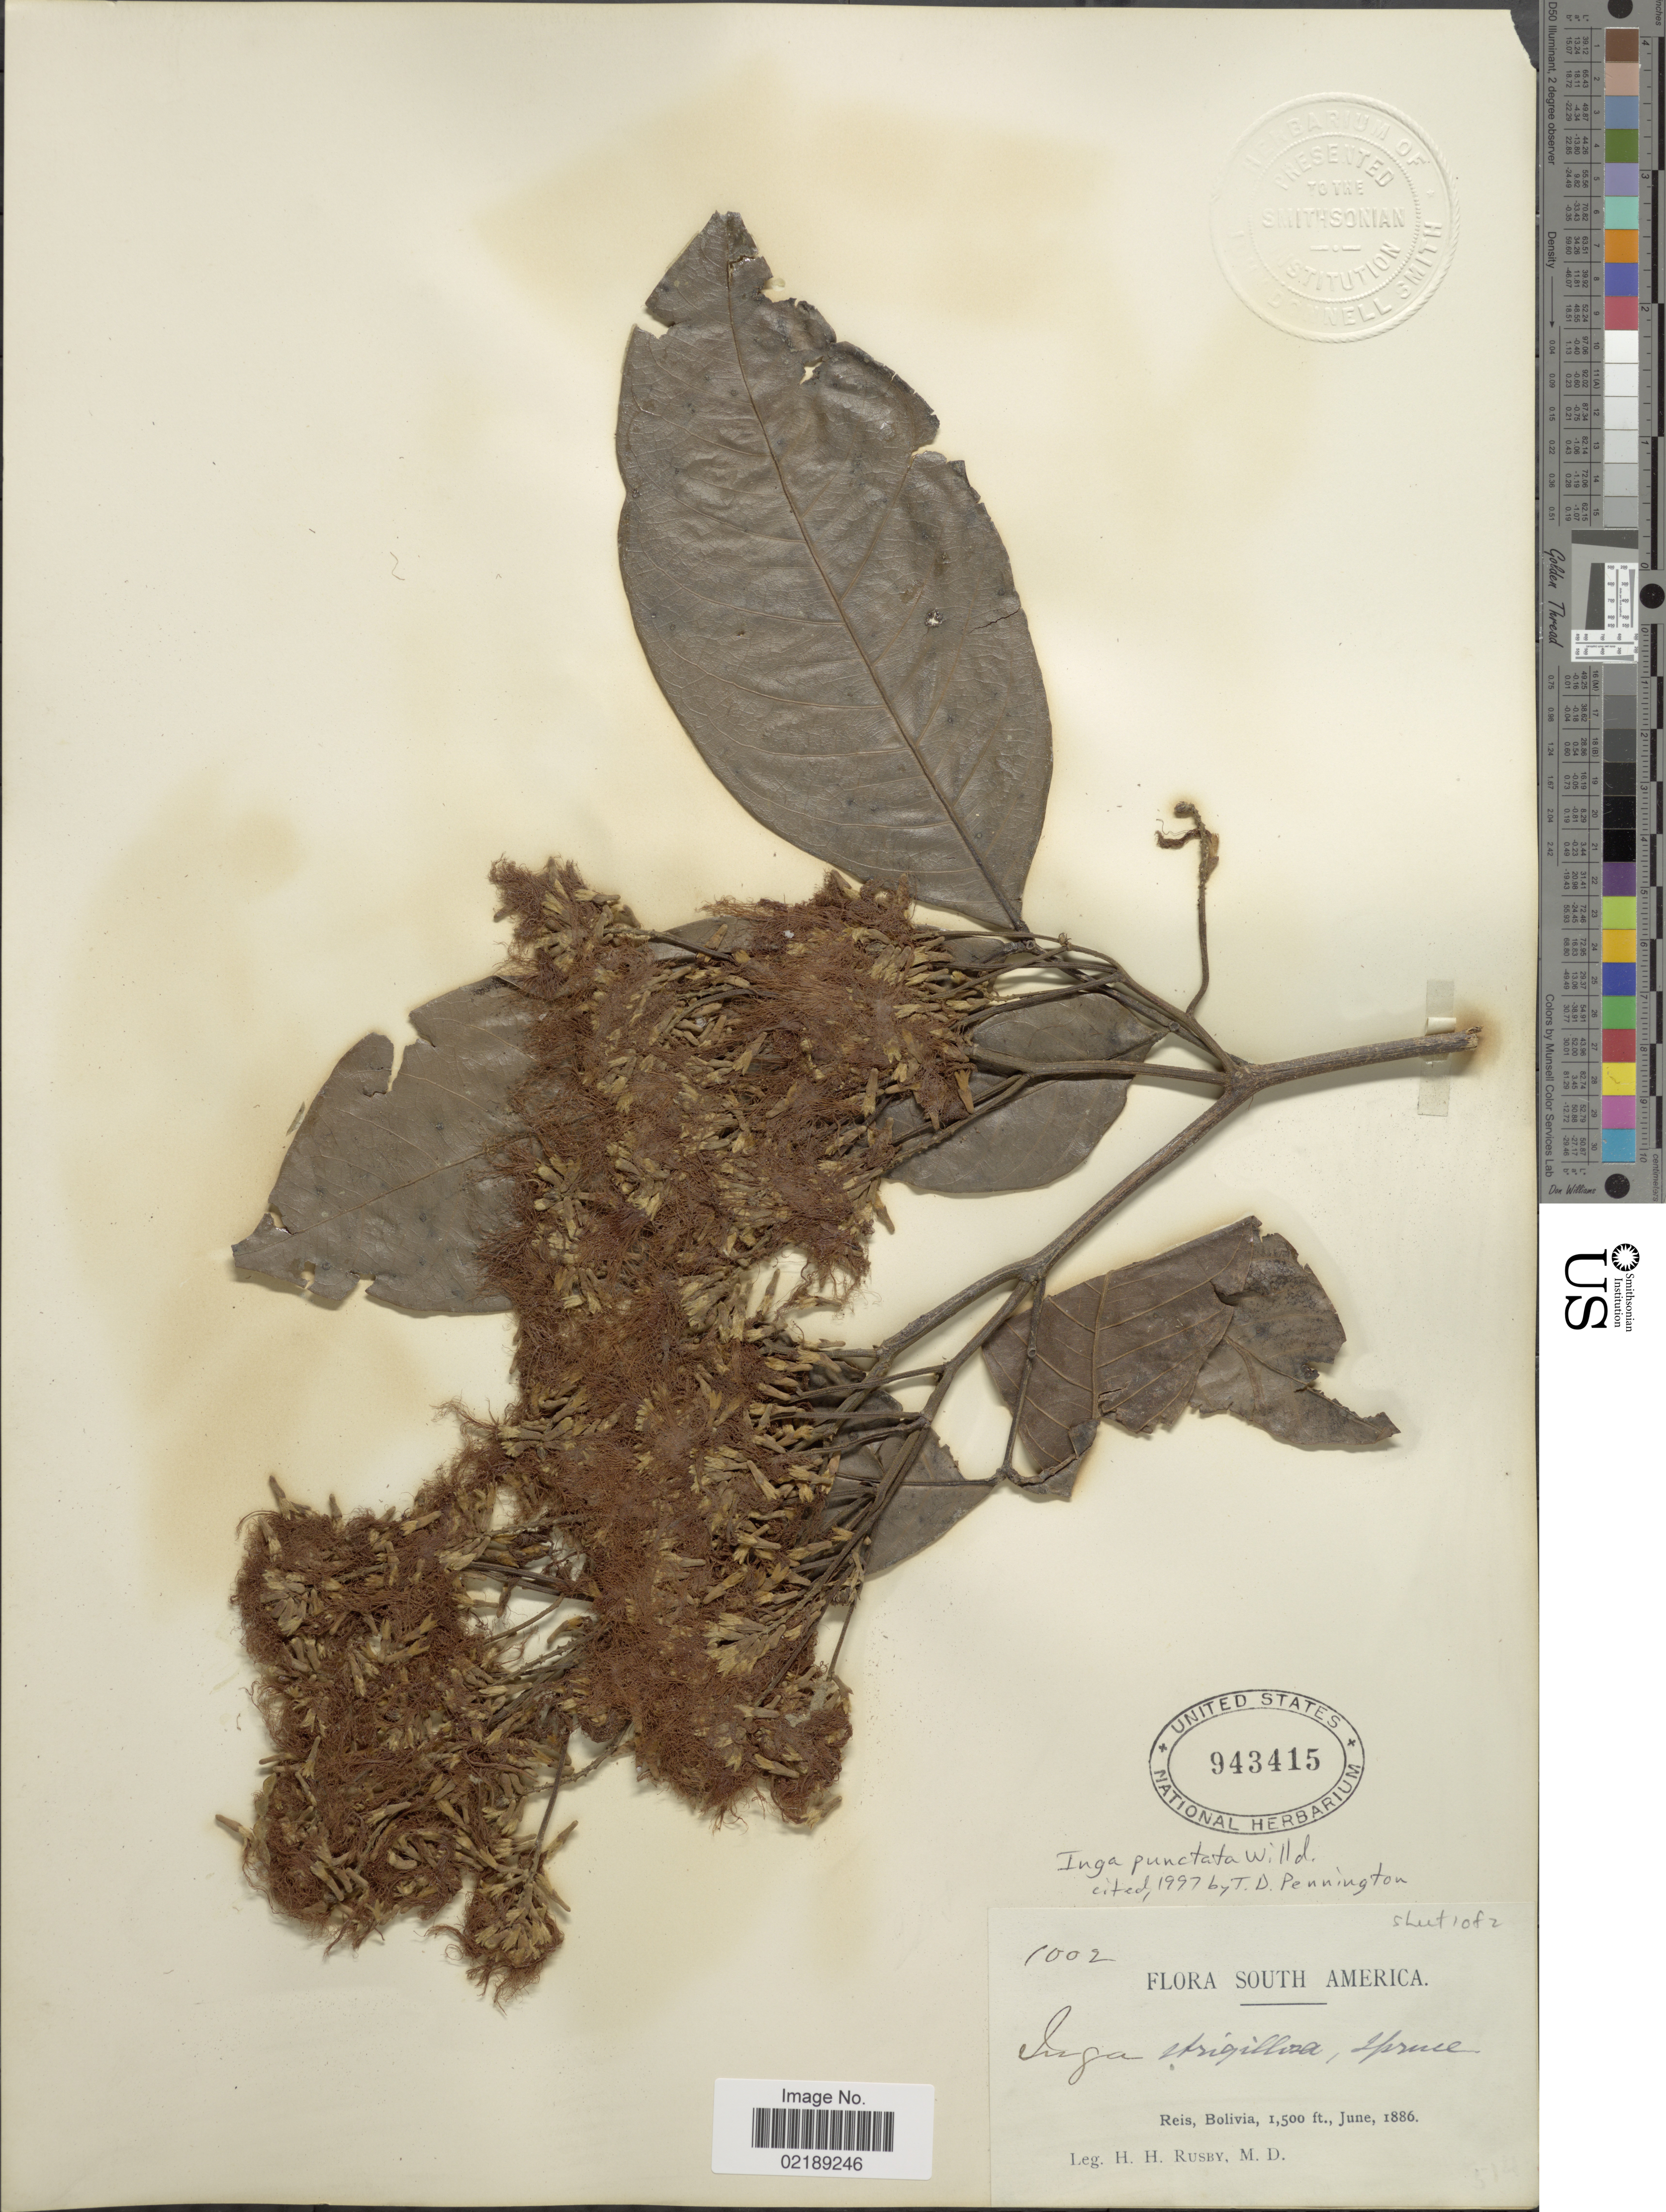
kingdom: Plantae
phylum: Tracheophyta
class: Magnoliopsida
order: Fabales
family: Fabaceae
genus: Inga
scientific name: Inga punctata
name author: Willd.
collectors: H. H. Rusby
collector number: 1002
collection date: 1886-06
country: Bolivia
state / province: Pando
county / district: Nicolas Suarez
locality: Reis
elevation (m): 457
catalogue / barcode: US 943415